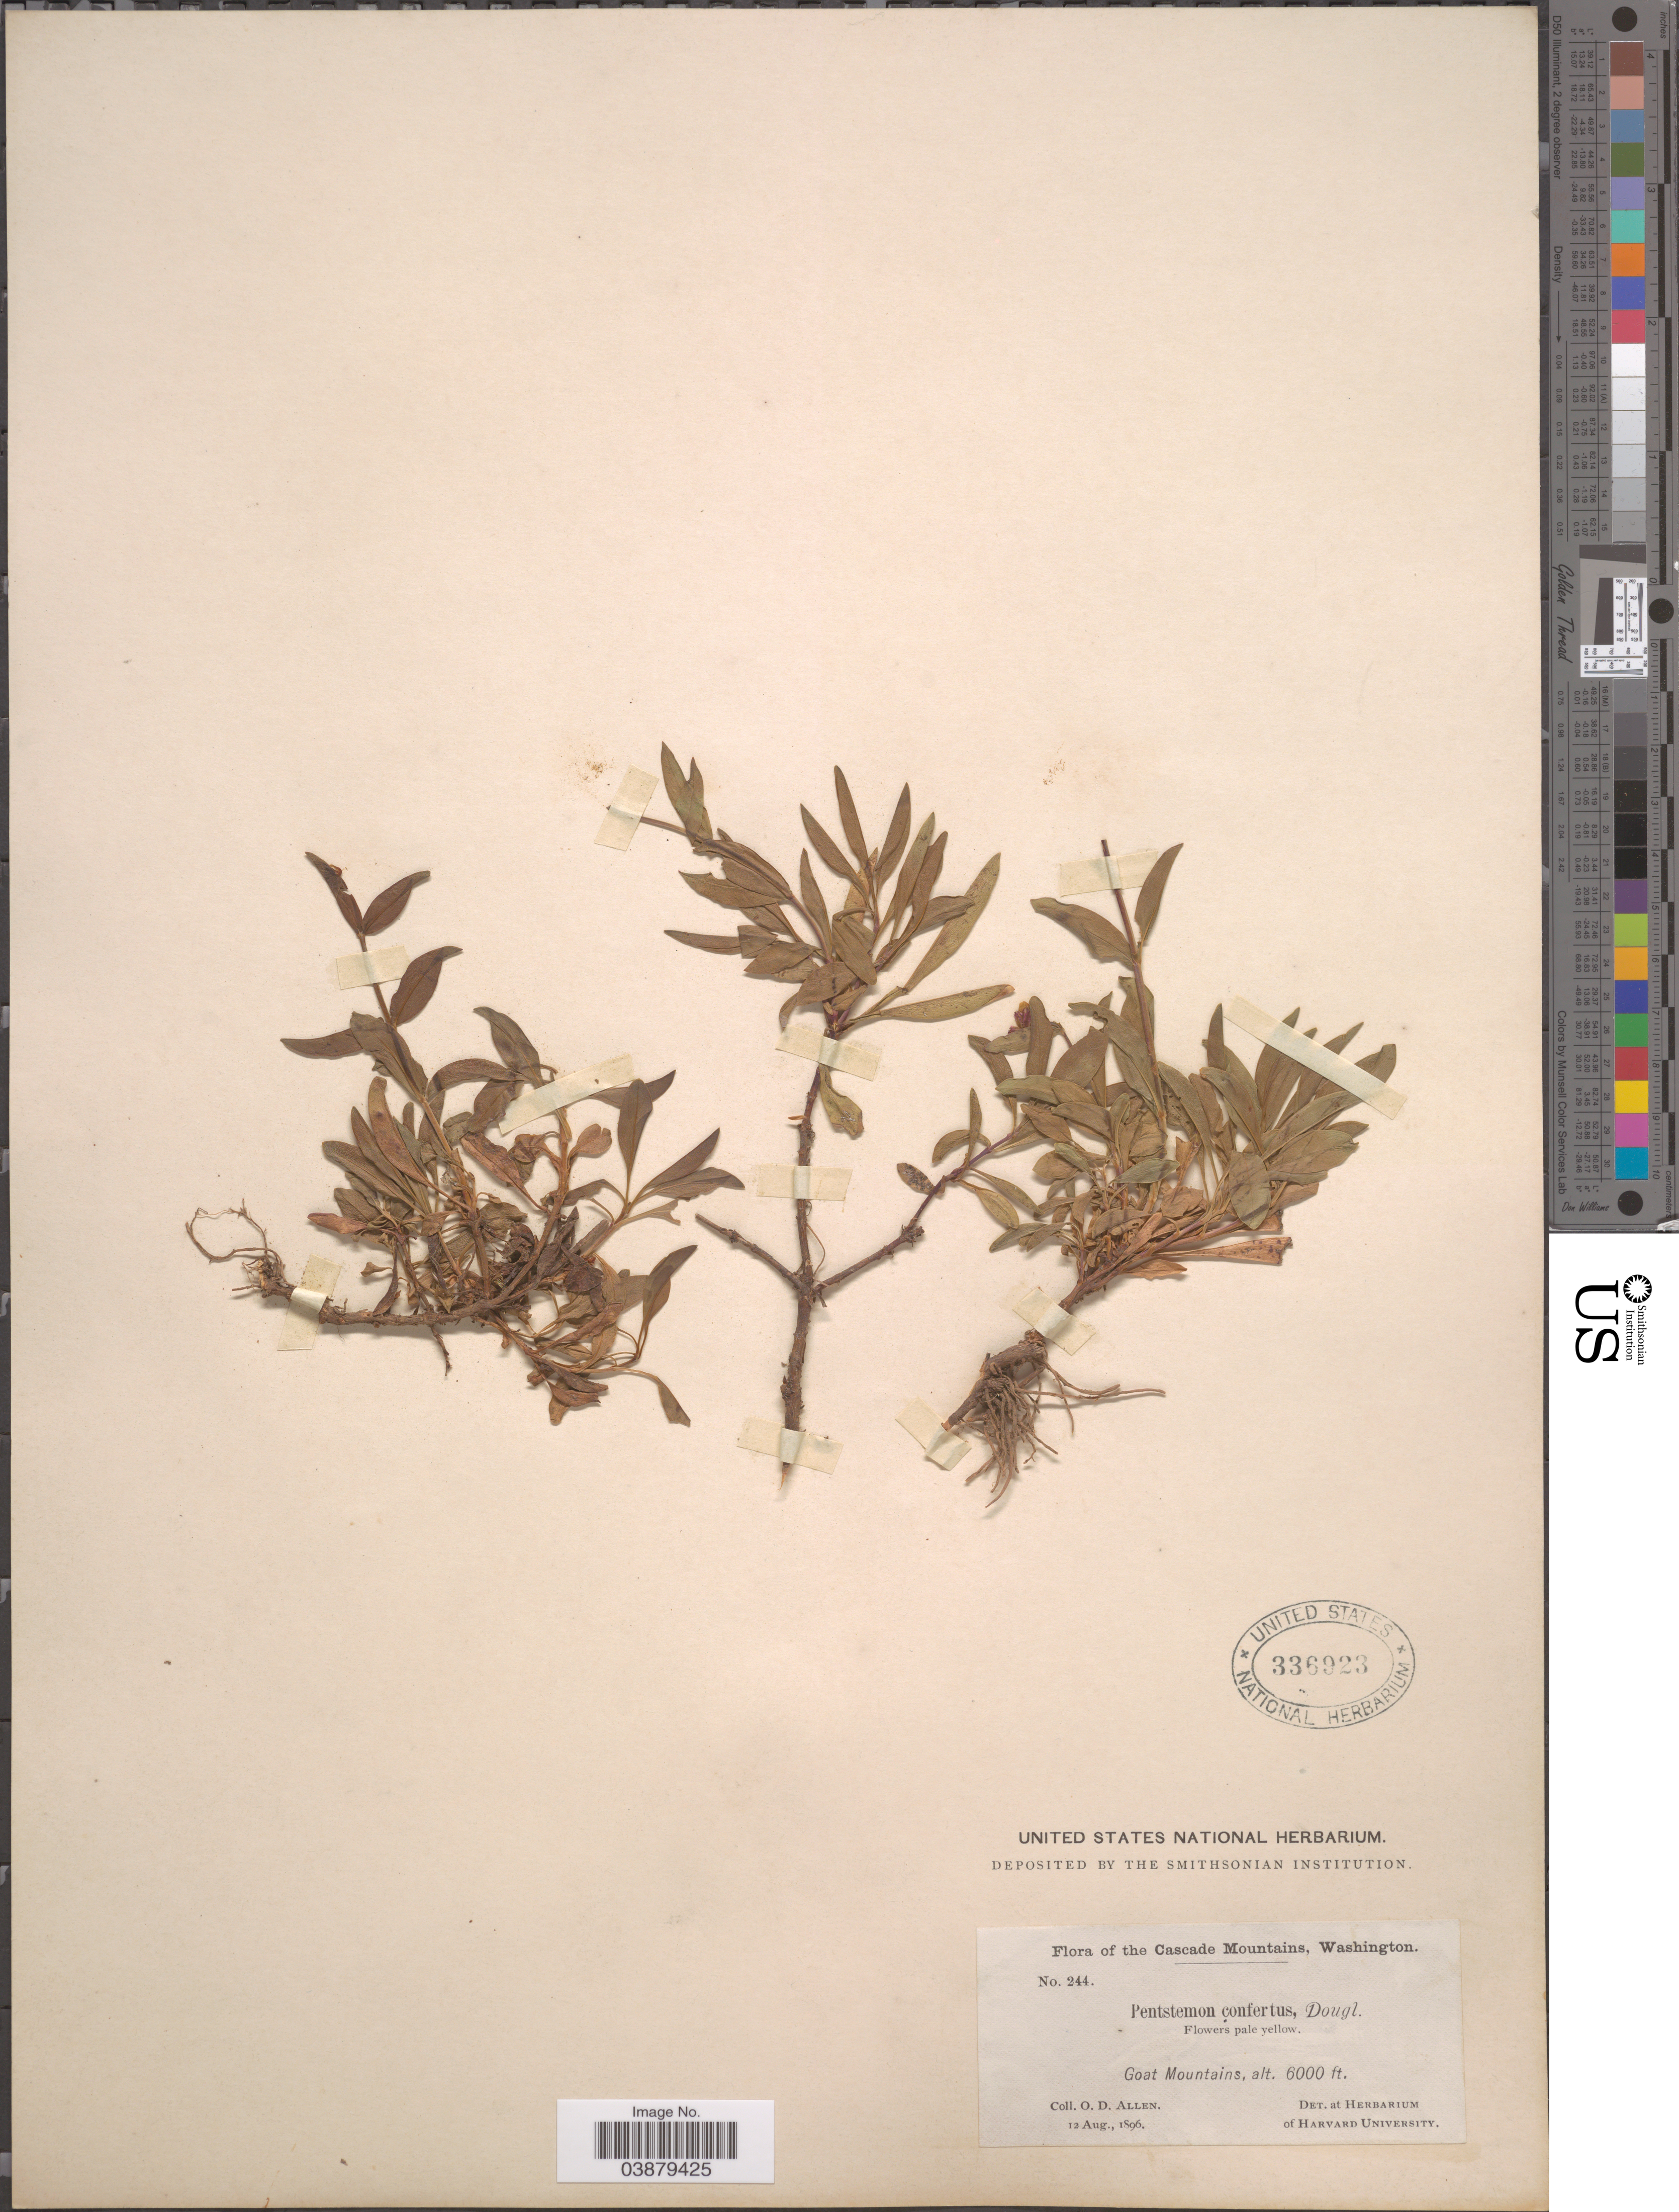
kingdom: Plantae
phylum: Tracheophyta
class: Magnoliopsida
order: Lamiales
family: Plantaginaceae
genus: Penstemon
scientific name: Penstemon sp.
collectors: O. D. Allen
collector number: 244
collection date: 1896-08-12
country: United States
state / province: Washington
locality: The Cascade Mountains. Goat Mountains.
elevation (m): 1829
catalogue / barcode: US 336923